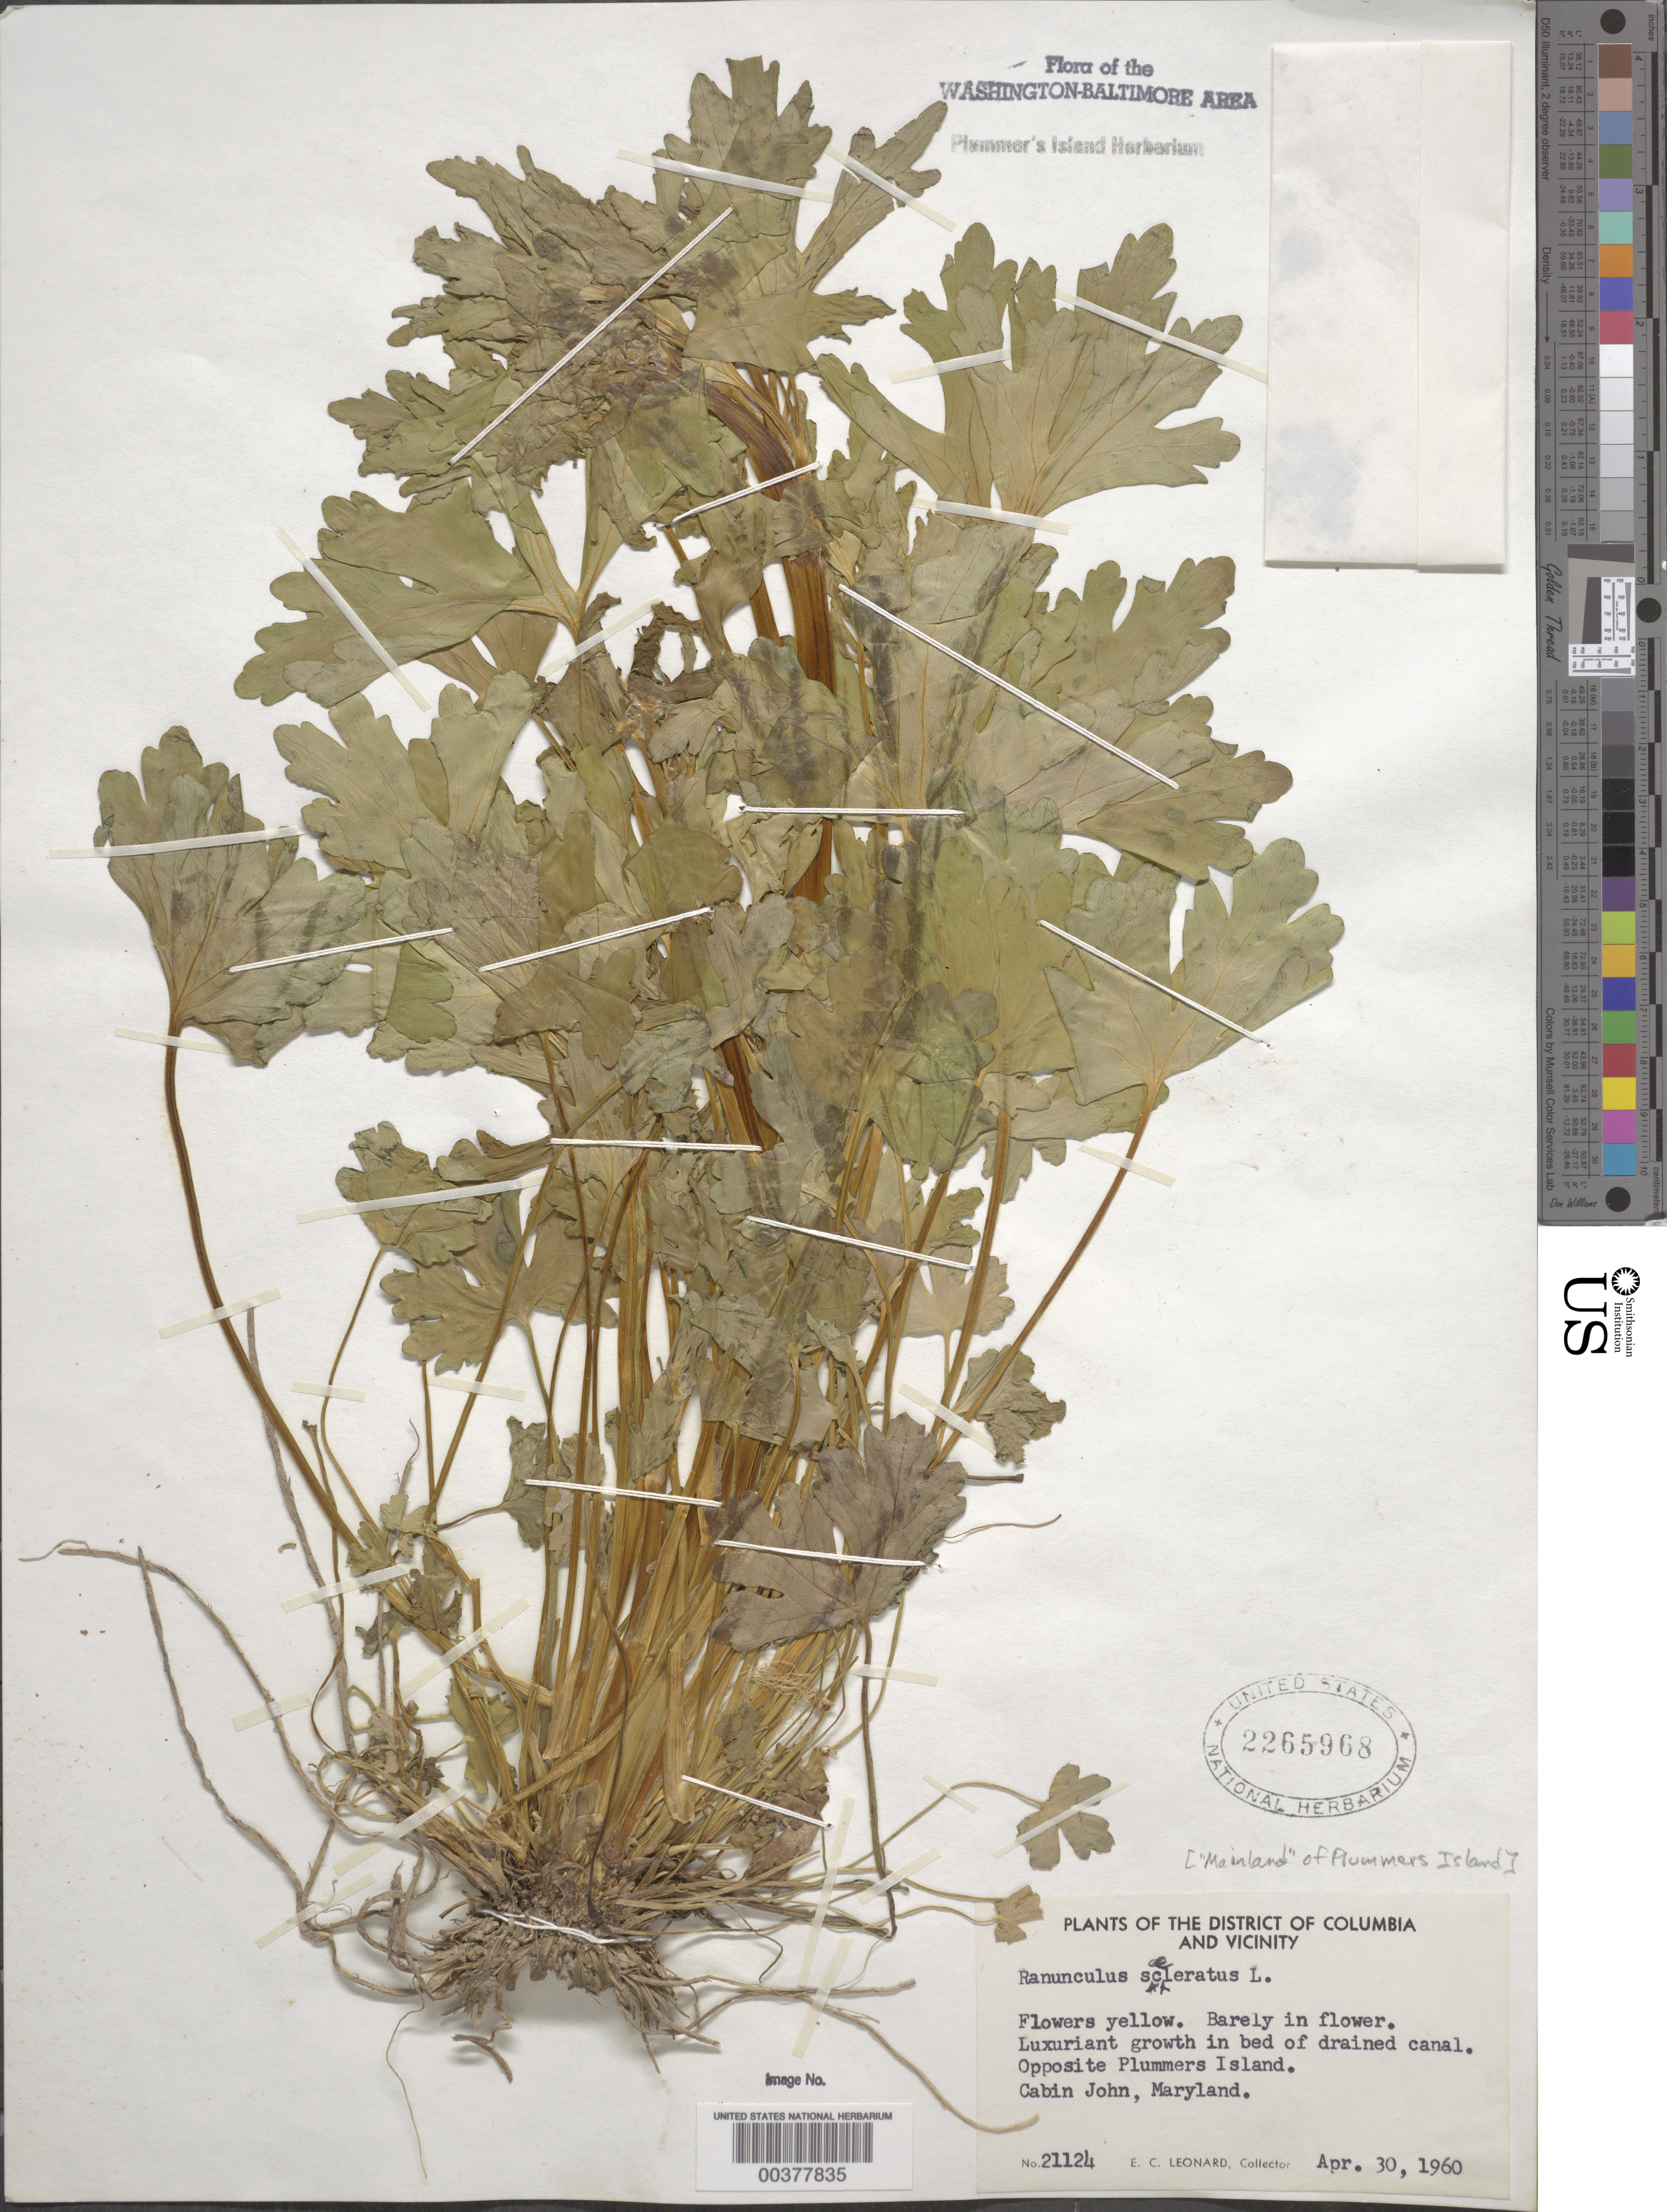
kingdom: Plantae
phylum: Tracheophyta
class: Magnoliopsida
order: Ranunculales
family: Ranunculaceae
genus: Ranunculus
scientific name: Ranunculus sceleratus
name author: L.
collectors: E. C. Leonard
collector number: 21124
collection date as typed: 30 Apr 1960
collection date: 1960-04-30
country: United States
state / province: Maryland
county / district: Montgomery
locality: C. & O. Canal opposite Plummers Island C. & O. Canal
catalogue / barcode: US 2265968